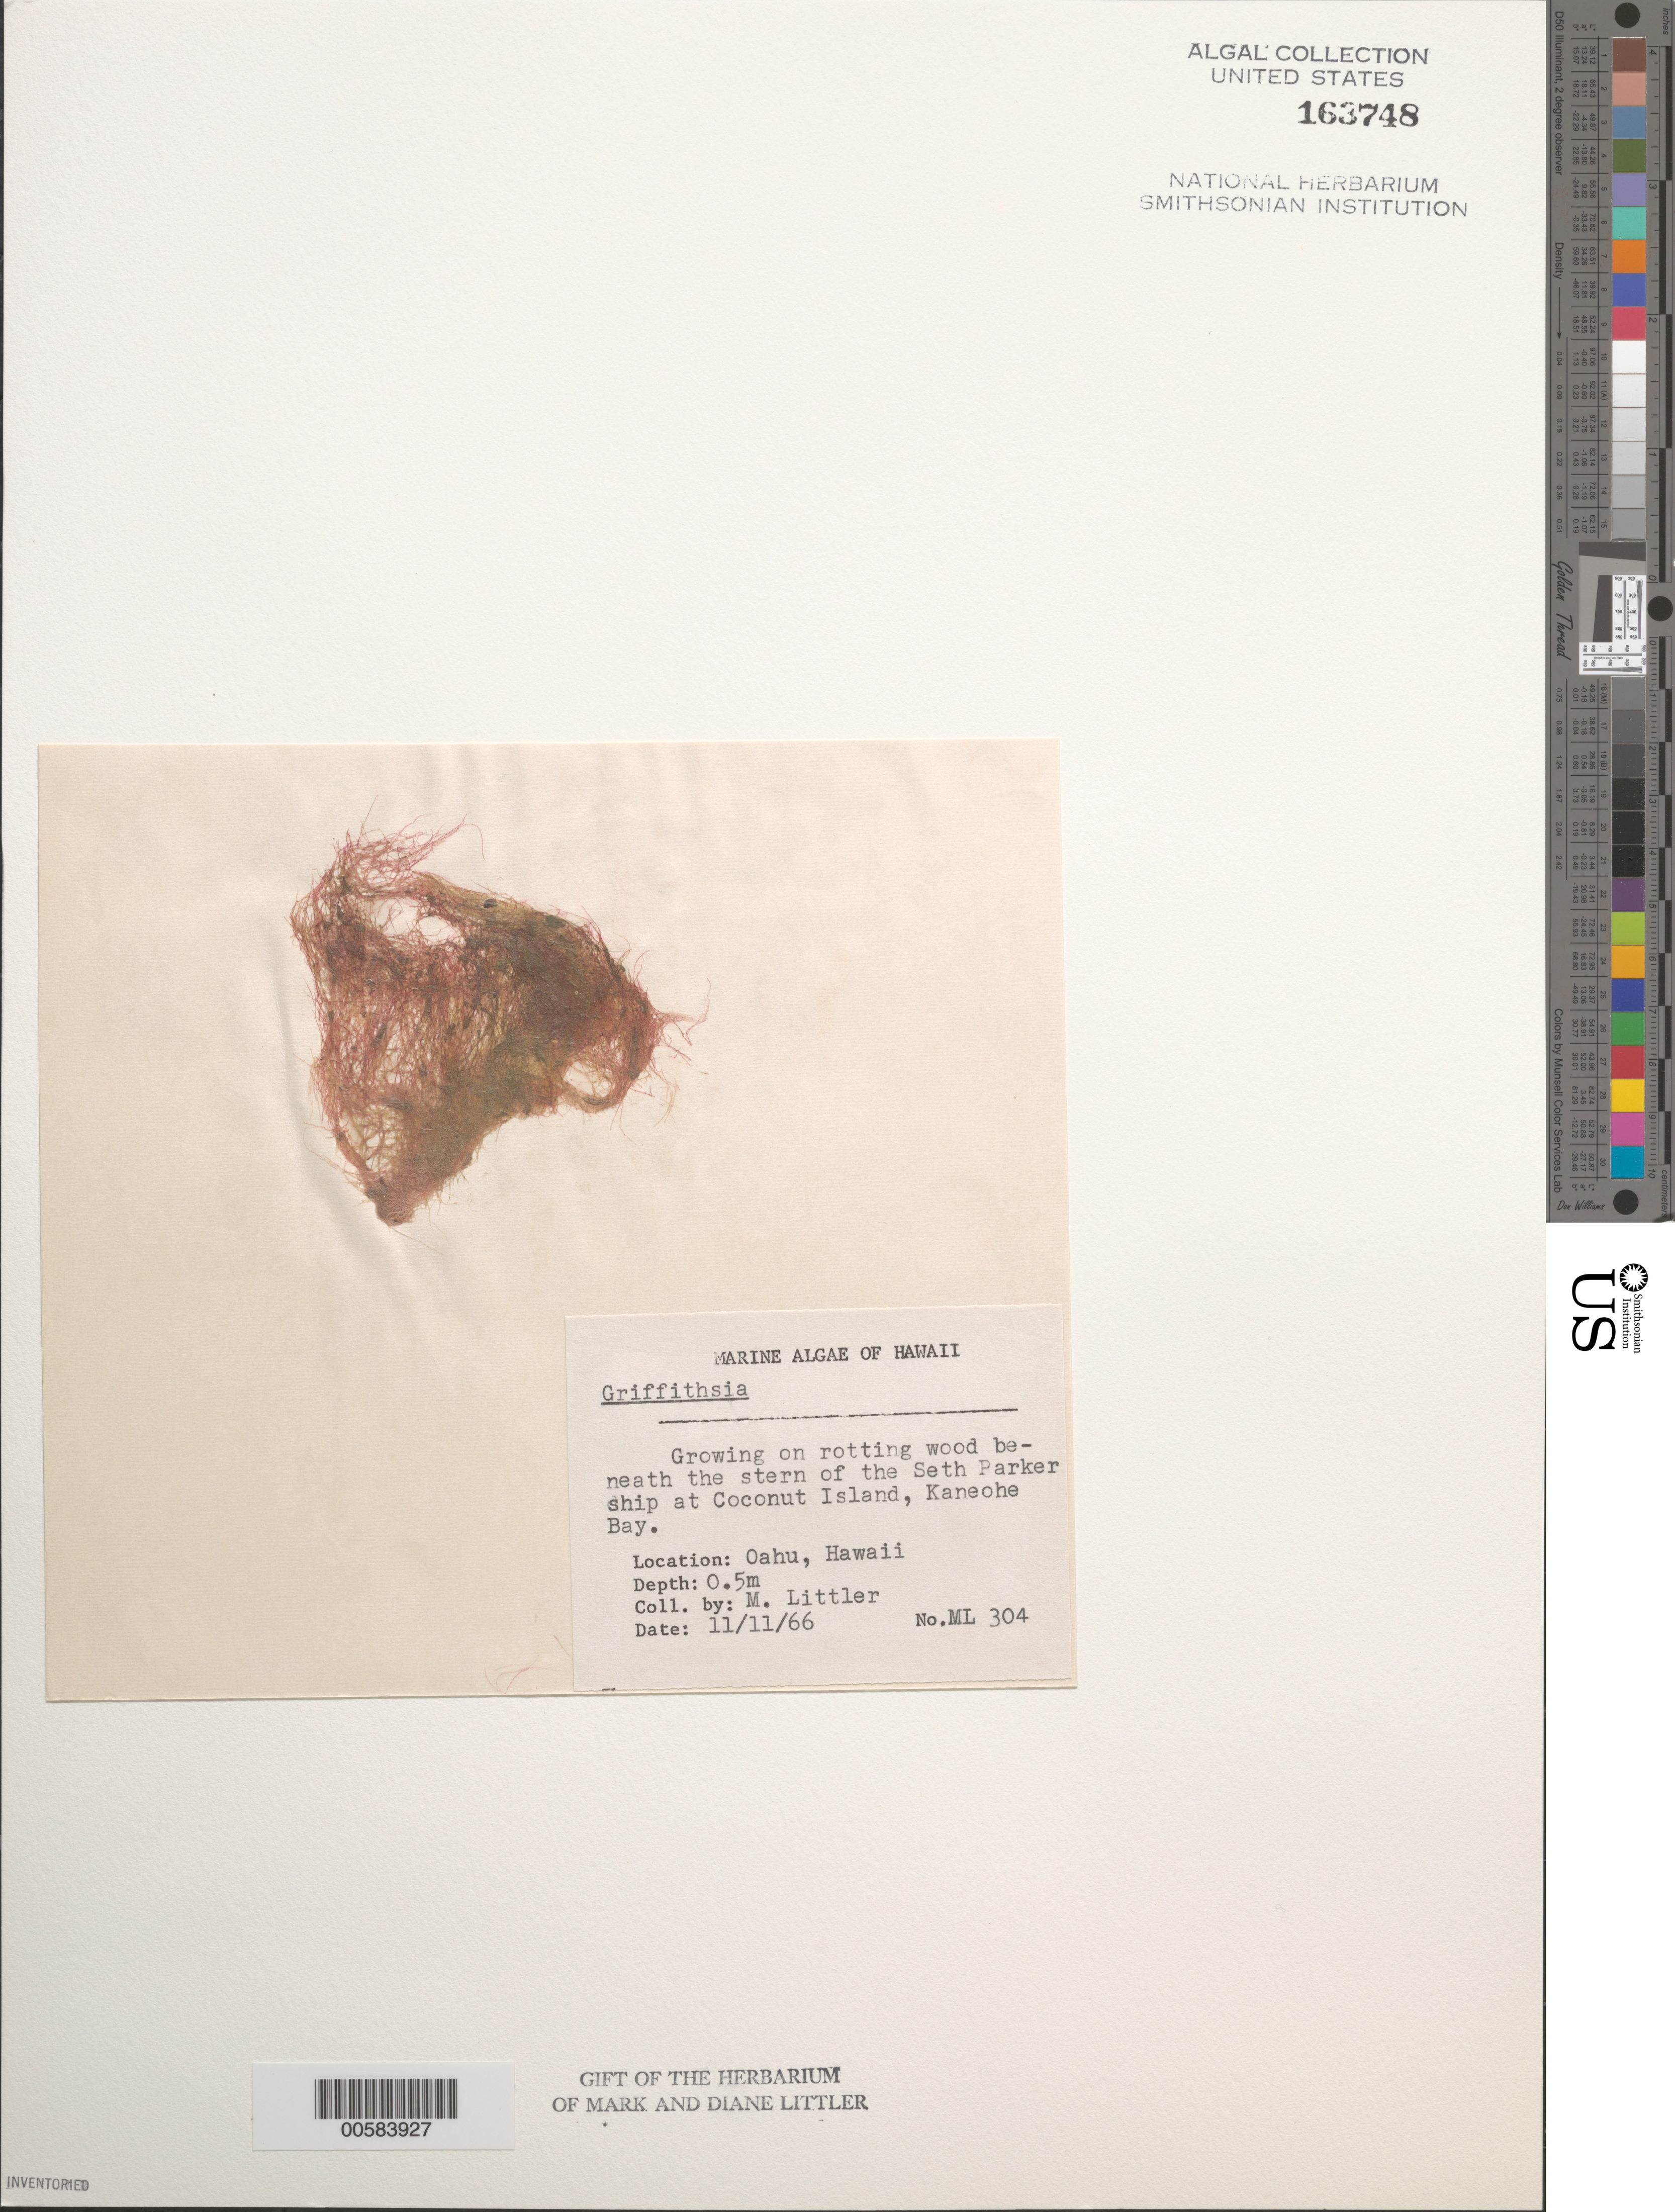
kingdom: Plantae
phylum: Rhodophyta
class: Florideophyceae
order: Ceramiales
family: Wrangeliaceae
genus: Griffithsia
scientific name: Griffithsia sp.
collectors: M. M. Littler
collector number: ML 304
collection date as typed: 11 Nov 1966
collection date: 1966-11-11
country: United States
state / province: Hawaii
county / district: Honolulu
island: Oahu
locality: Kaneohe Bay, Coconut Island, Seth Parker ship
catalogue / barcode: US 163748